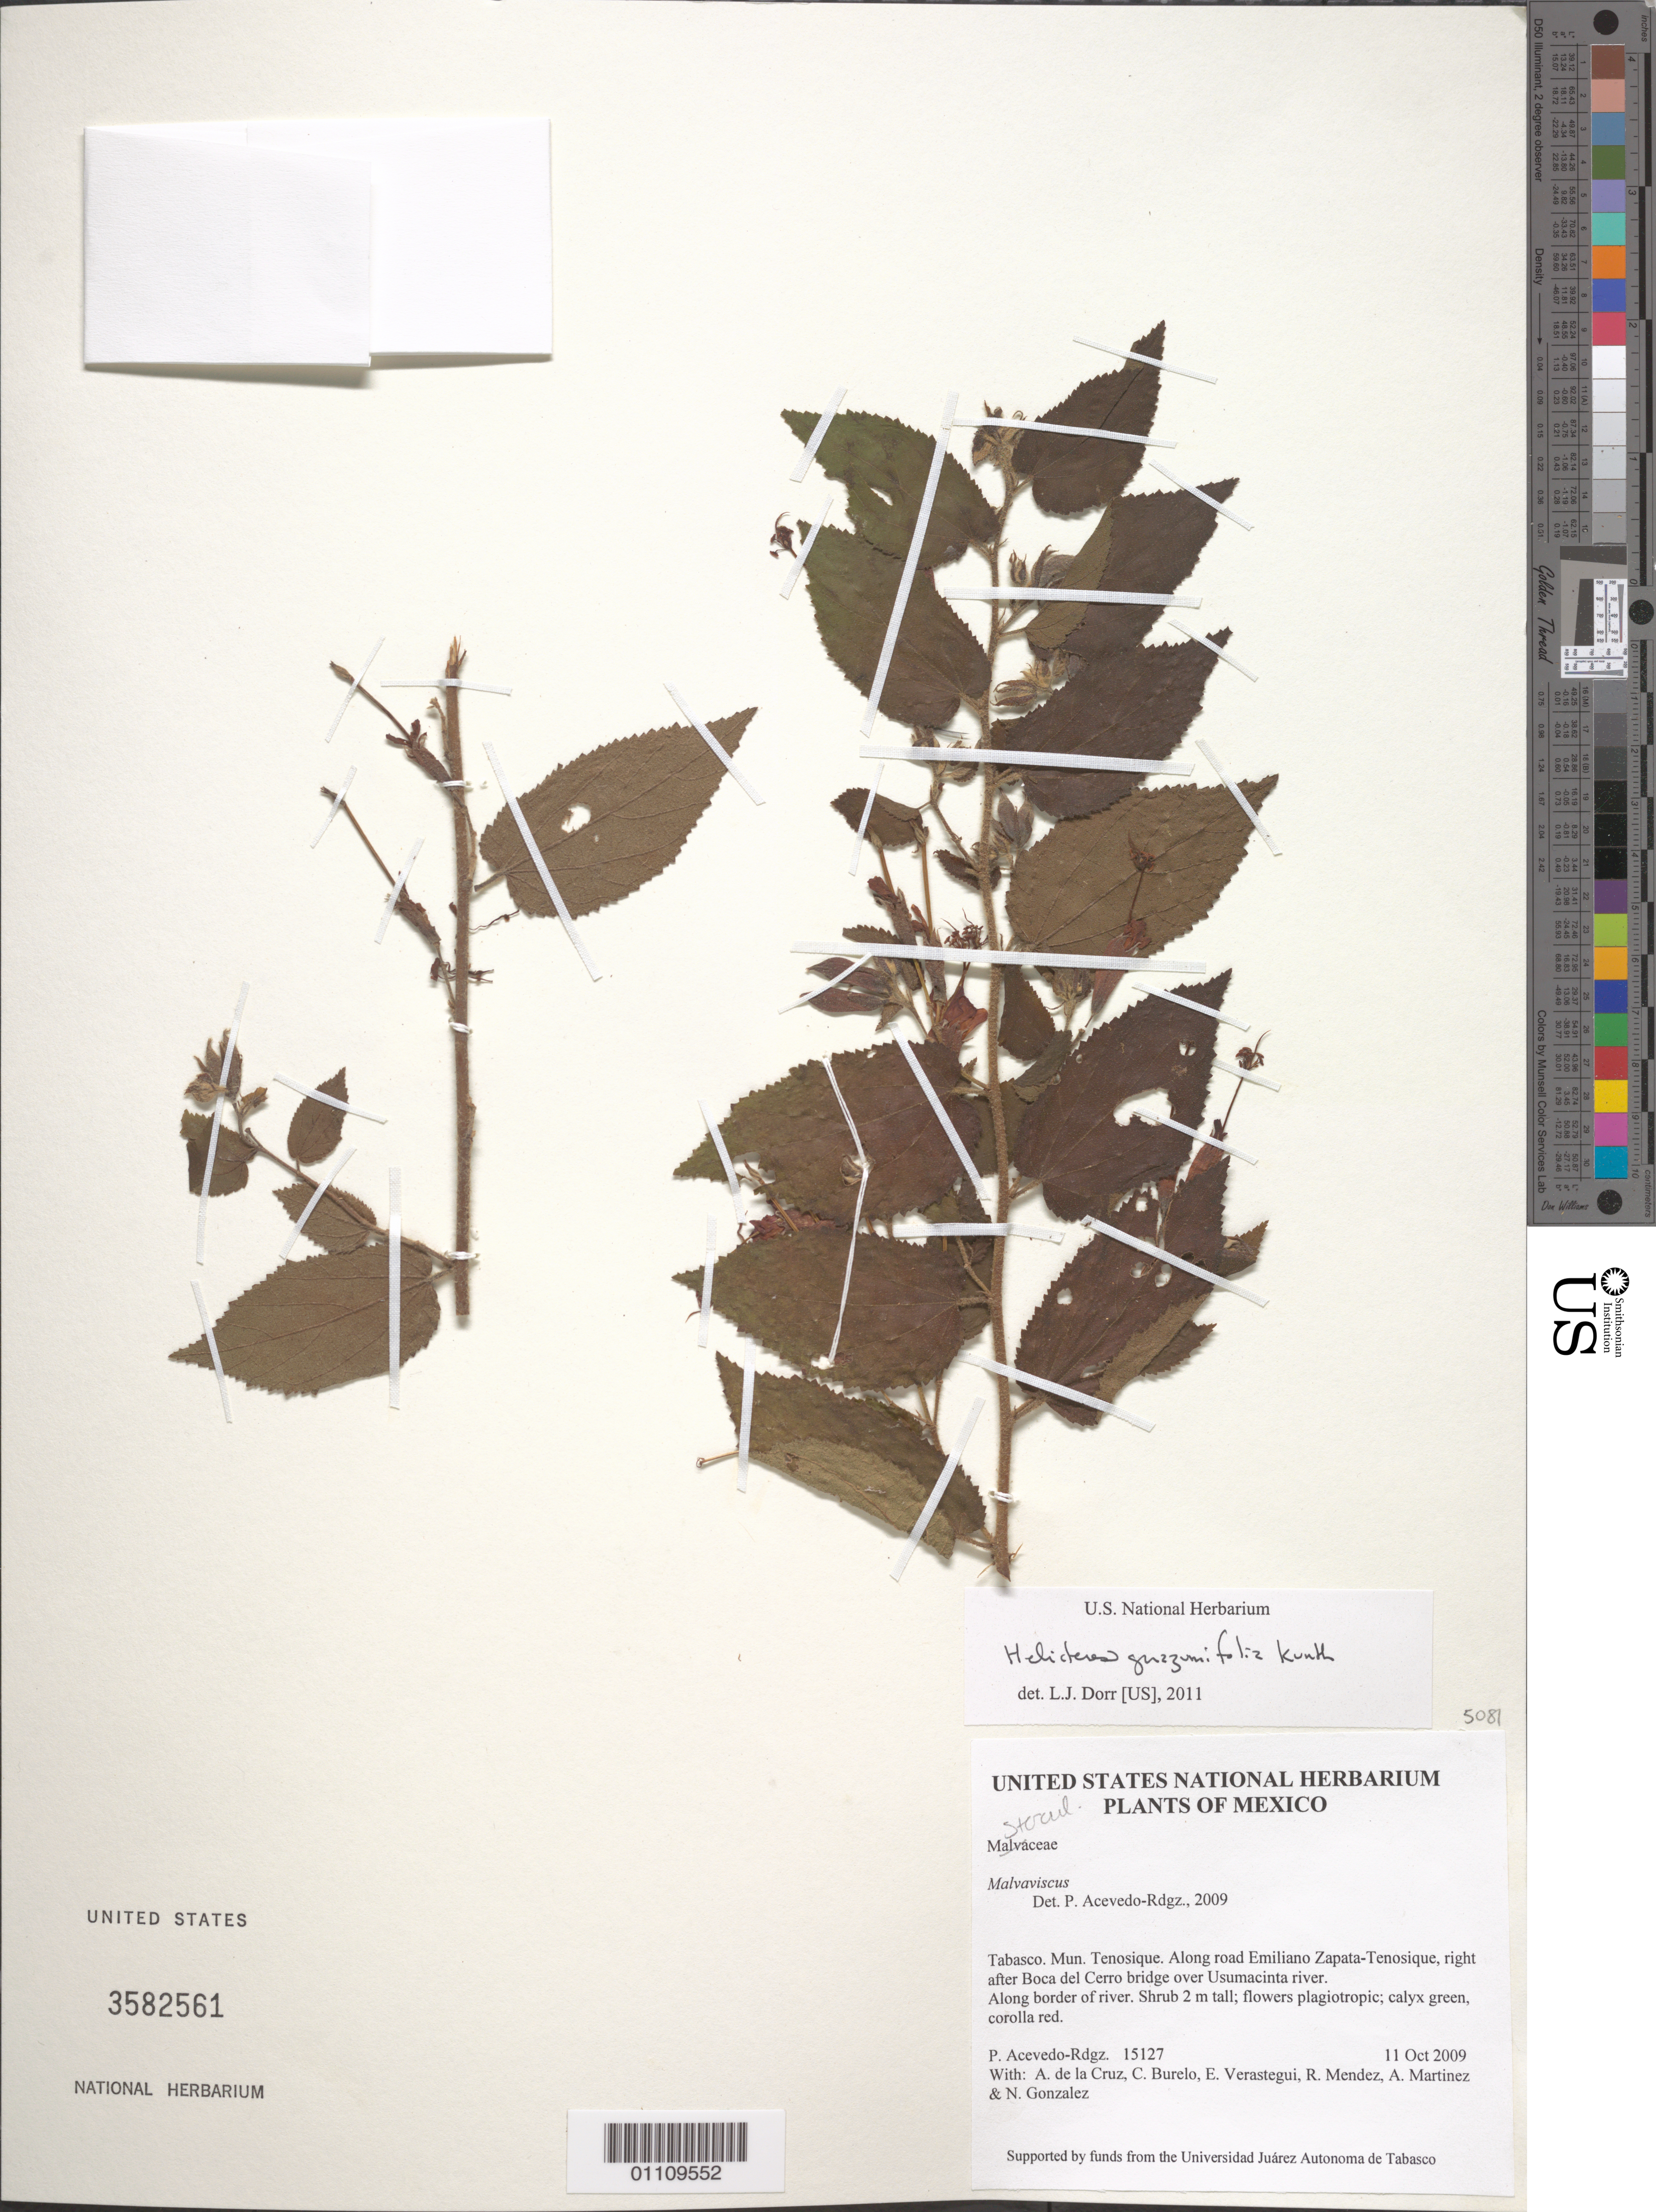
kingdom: Plantae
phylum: Tracheophyta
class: Magnoliopsida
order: Malvales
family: Malvaceae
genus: Helicteres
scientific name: Helicteres guazumifolia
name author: Kunth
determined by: Dorr, L. J., (BOT), Smithsonian Institution - National Museum of Natural History (UNITED STATES)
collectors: P. Acevedo-Rodr., A. de la Cruz, C. Burelo, E. Verastegui, R. Mendez & A. Martinez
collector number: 15127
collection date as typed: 11 Oct 2009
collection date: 2009-10-11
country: Mexico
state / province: Tabasco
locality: Mun. Tenosique. Along road Emiliano Zapata-Tenosique, right after Boca del Cerro bridge over Usumacinta river.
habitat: Along border of river.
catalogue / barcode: US 3582561